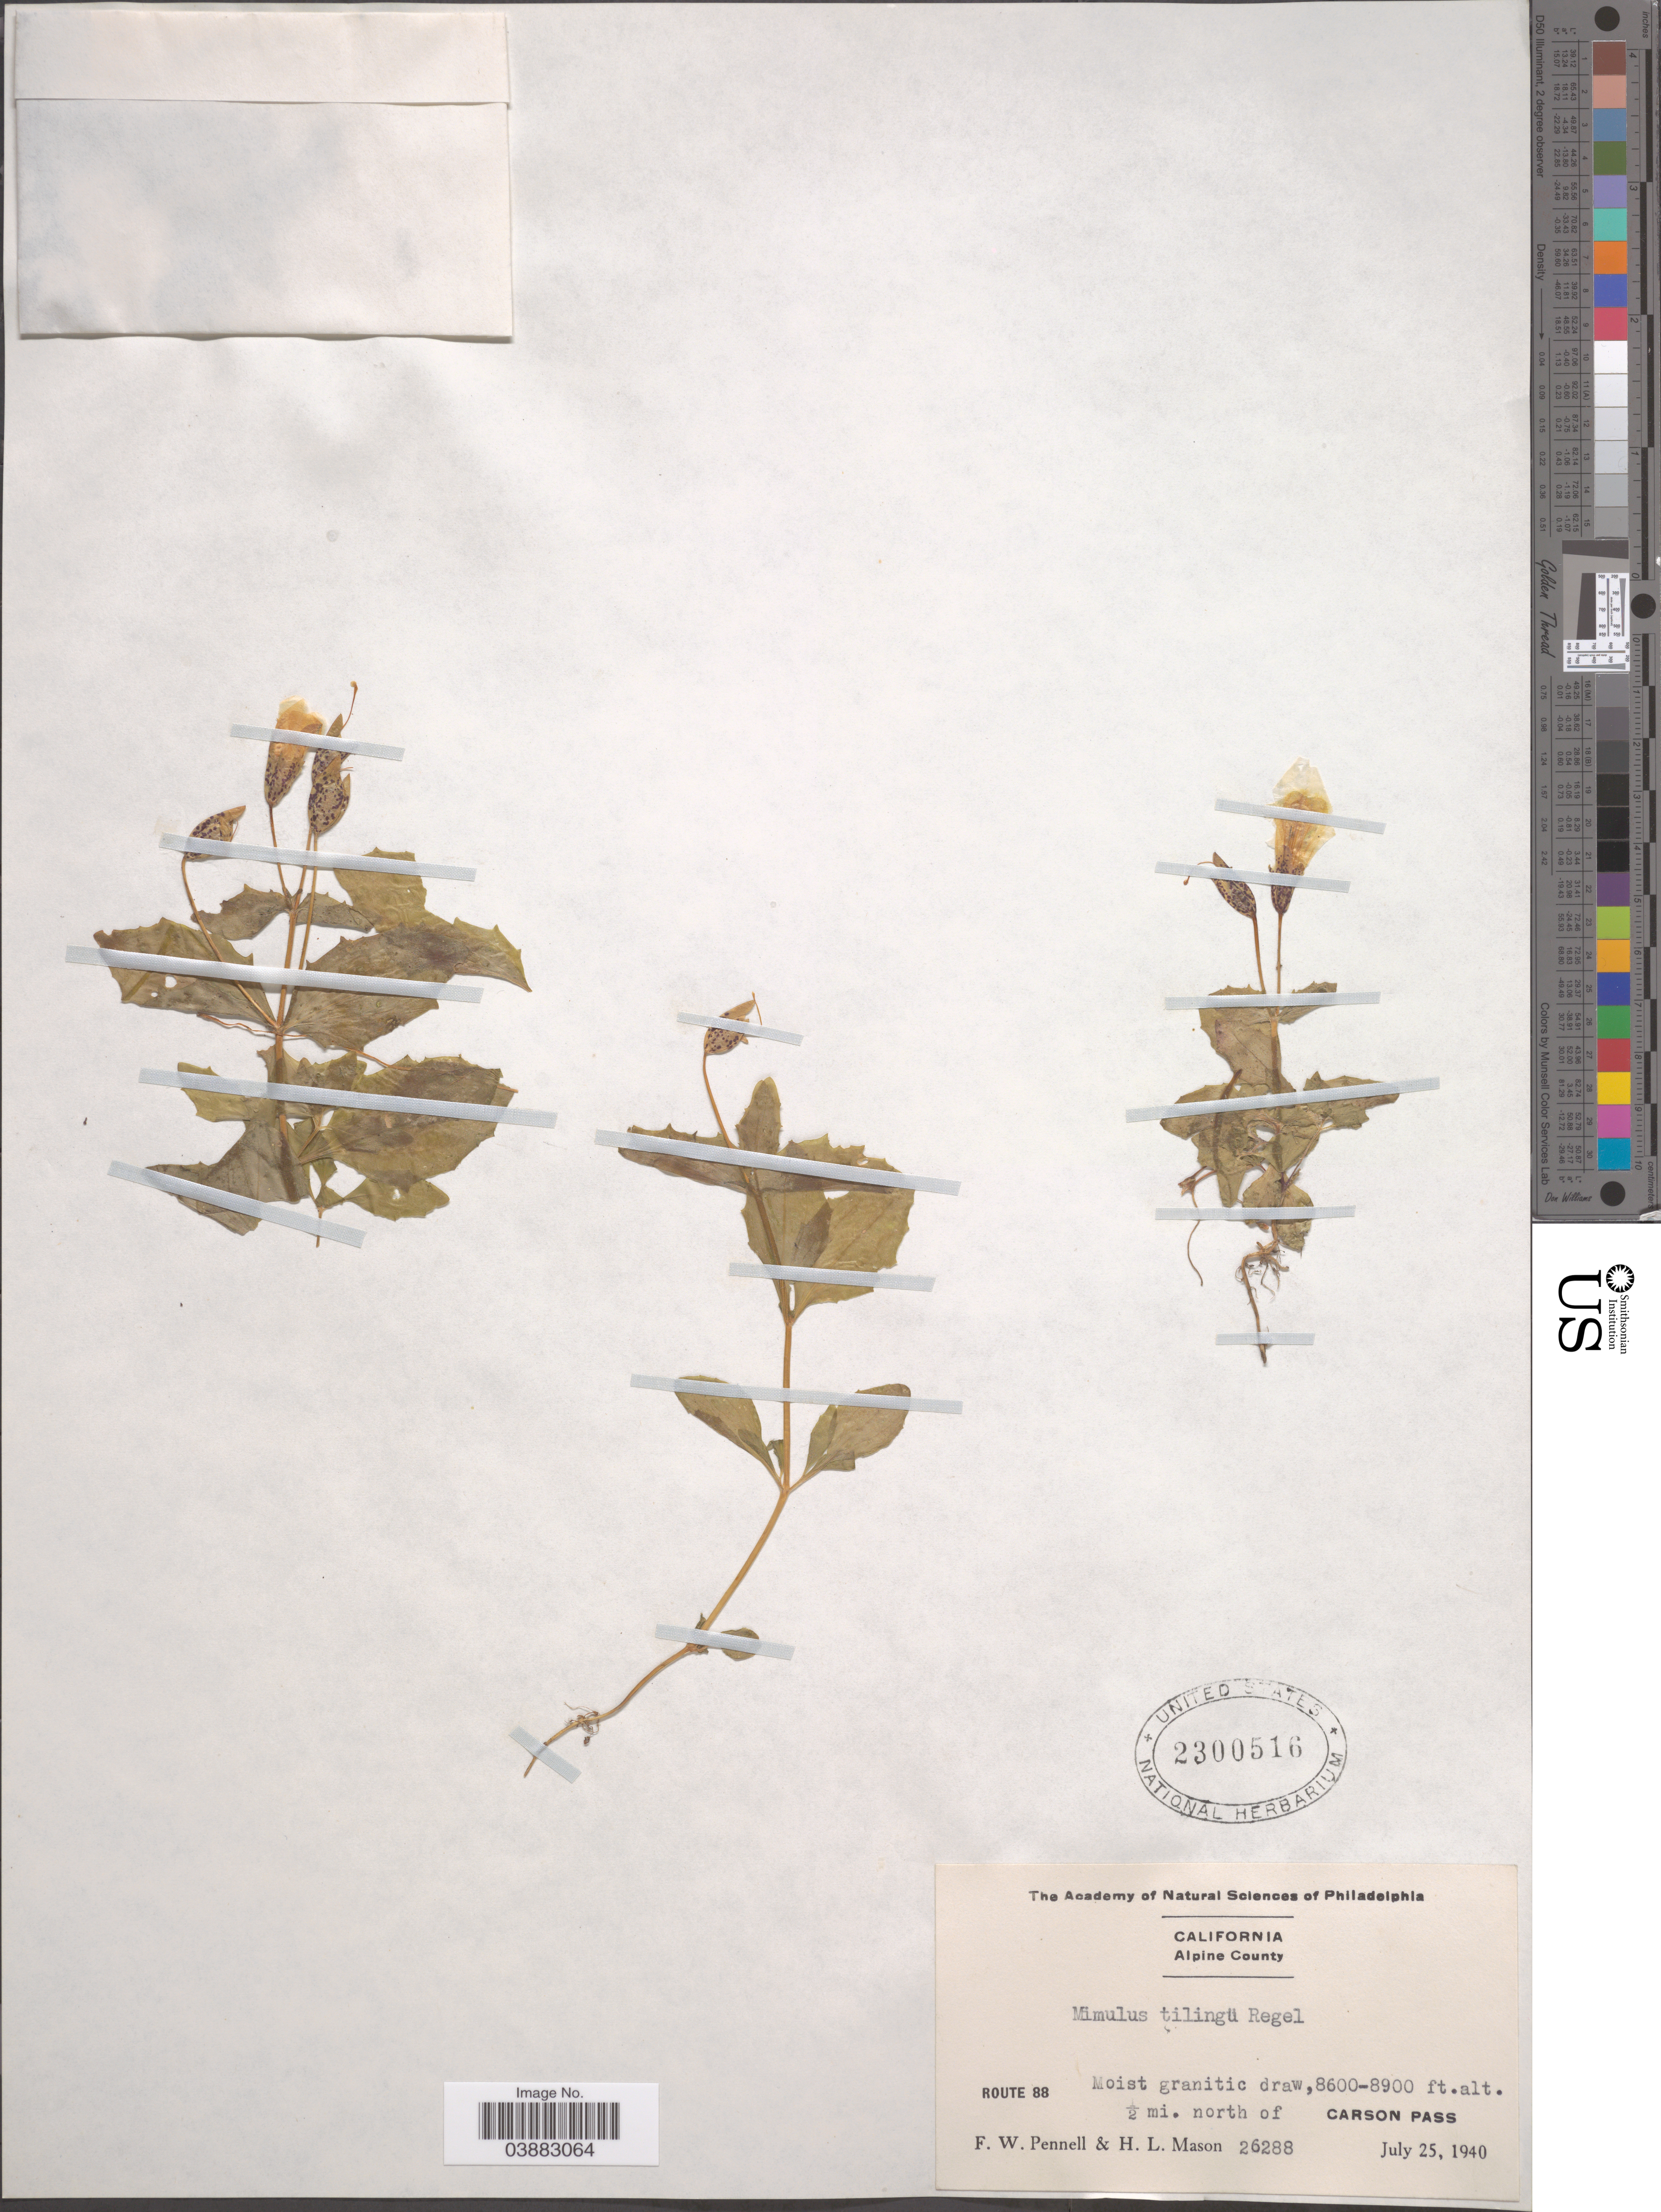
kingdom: Plantae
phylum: Tracheophyta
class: Magnoliopsida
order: Lamiales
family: Phrymaceae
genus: Mimulus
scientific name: Mimulus tilingii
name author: Regel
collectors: F. W. Pennell & H. L. Mason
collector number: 26288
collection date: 1940-07-25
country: United States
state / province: California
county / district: Alpine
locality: Alpine County. Route 88. Moist granitic draw, ½ mi. north of Carson Pass.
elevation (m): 2621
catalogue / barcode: US 2300516